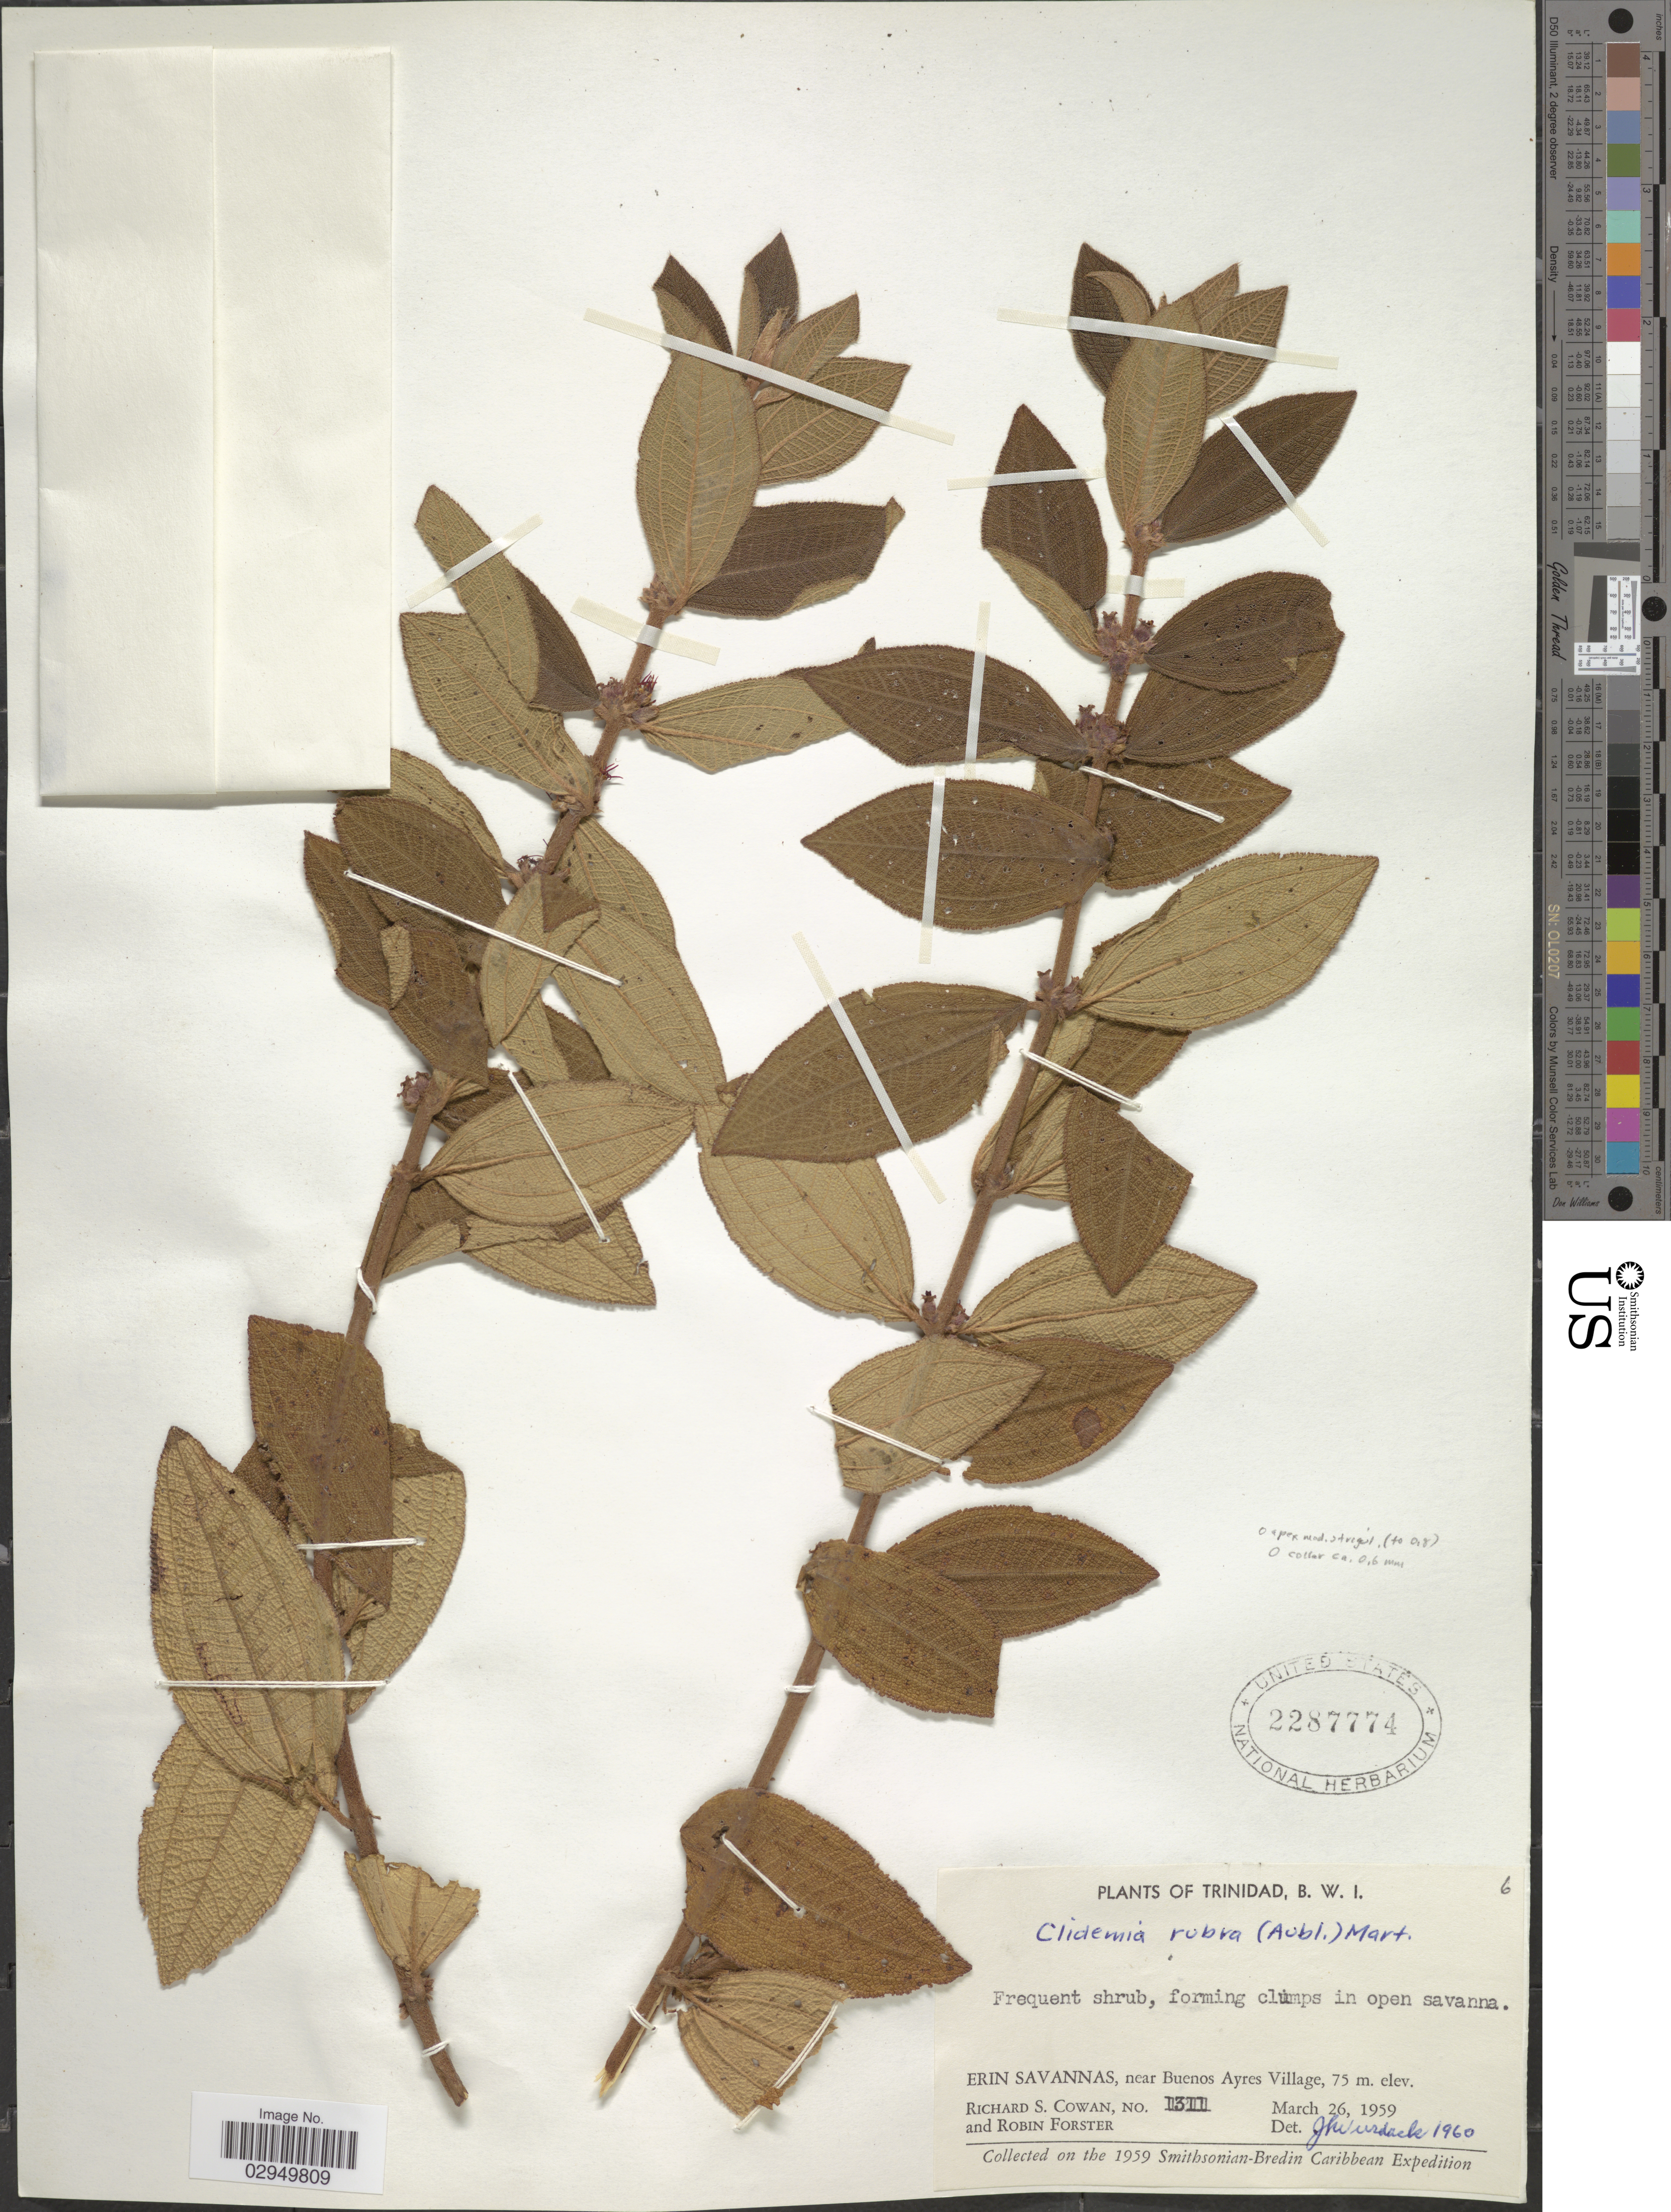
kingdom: Plantae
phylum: Tracheophyta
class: Magnoliopsida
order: Myrtales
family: Melastomataceae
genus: Clidemia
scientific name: Clidemia sericea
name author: D. Don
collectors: R. S. Cowan & R. Forster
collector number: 1311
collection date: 1959-03-26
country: Trinidad and Tobago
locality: Trinidad. Erin Savannas, near Buenos Ayres Village.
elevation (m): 75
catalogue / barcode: US 2287774